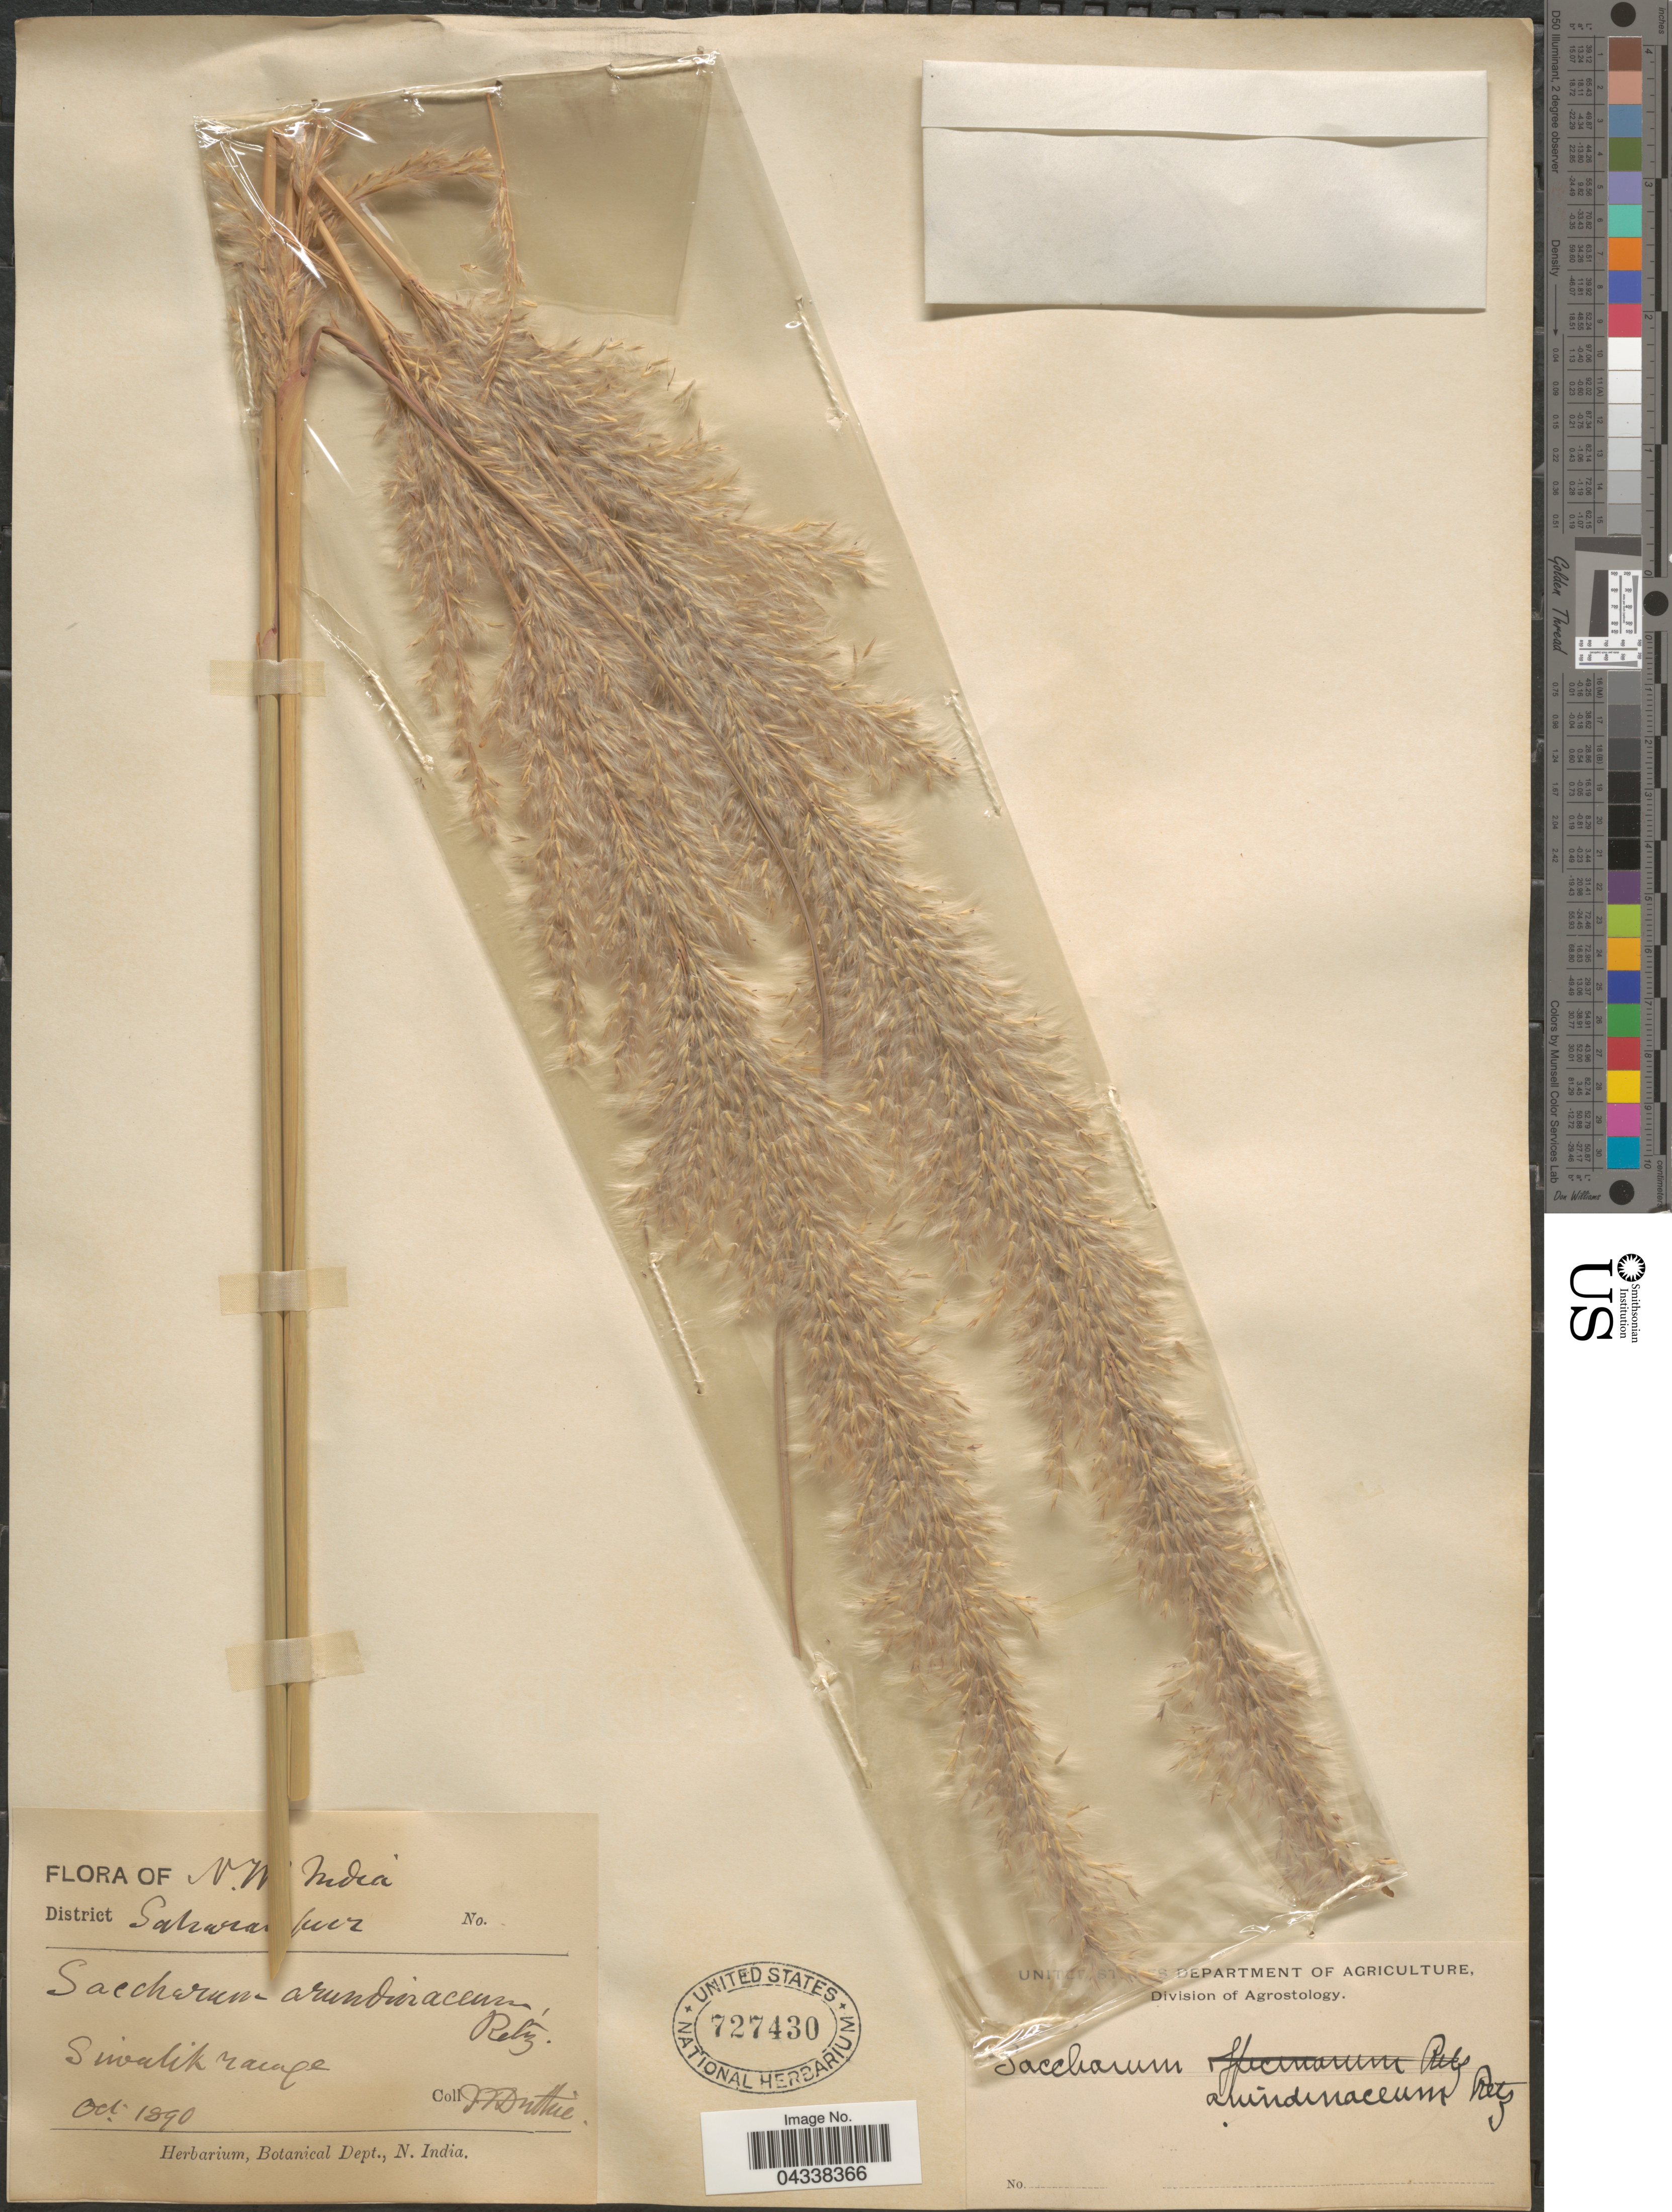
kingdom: Plantae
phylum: Tracheophyta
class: Liliopsida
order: Poales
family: Poaceae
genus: Tripidium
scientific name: Tripidium arundinaceum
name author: (Retz.) Welker et al.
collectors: J. F. Duthie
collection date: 1890-10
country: India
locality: N. W. India. District Saharanpur. Siwalik range.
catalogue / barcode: US 727430